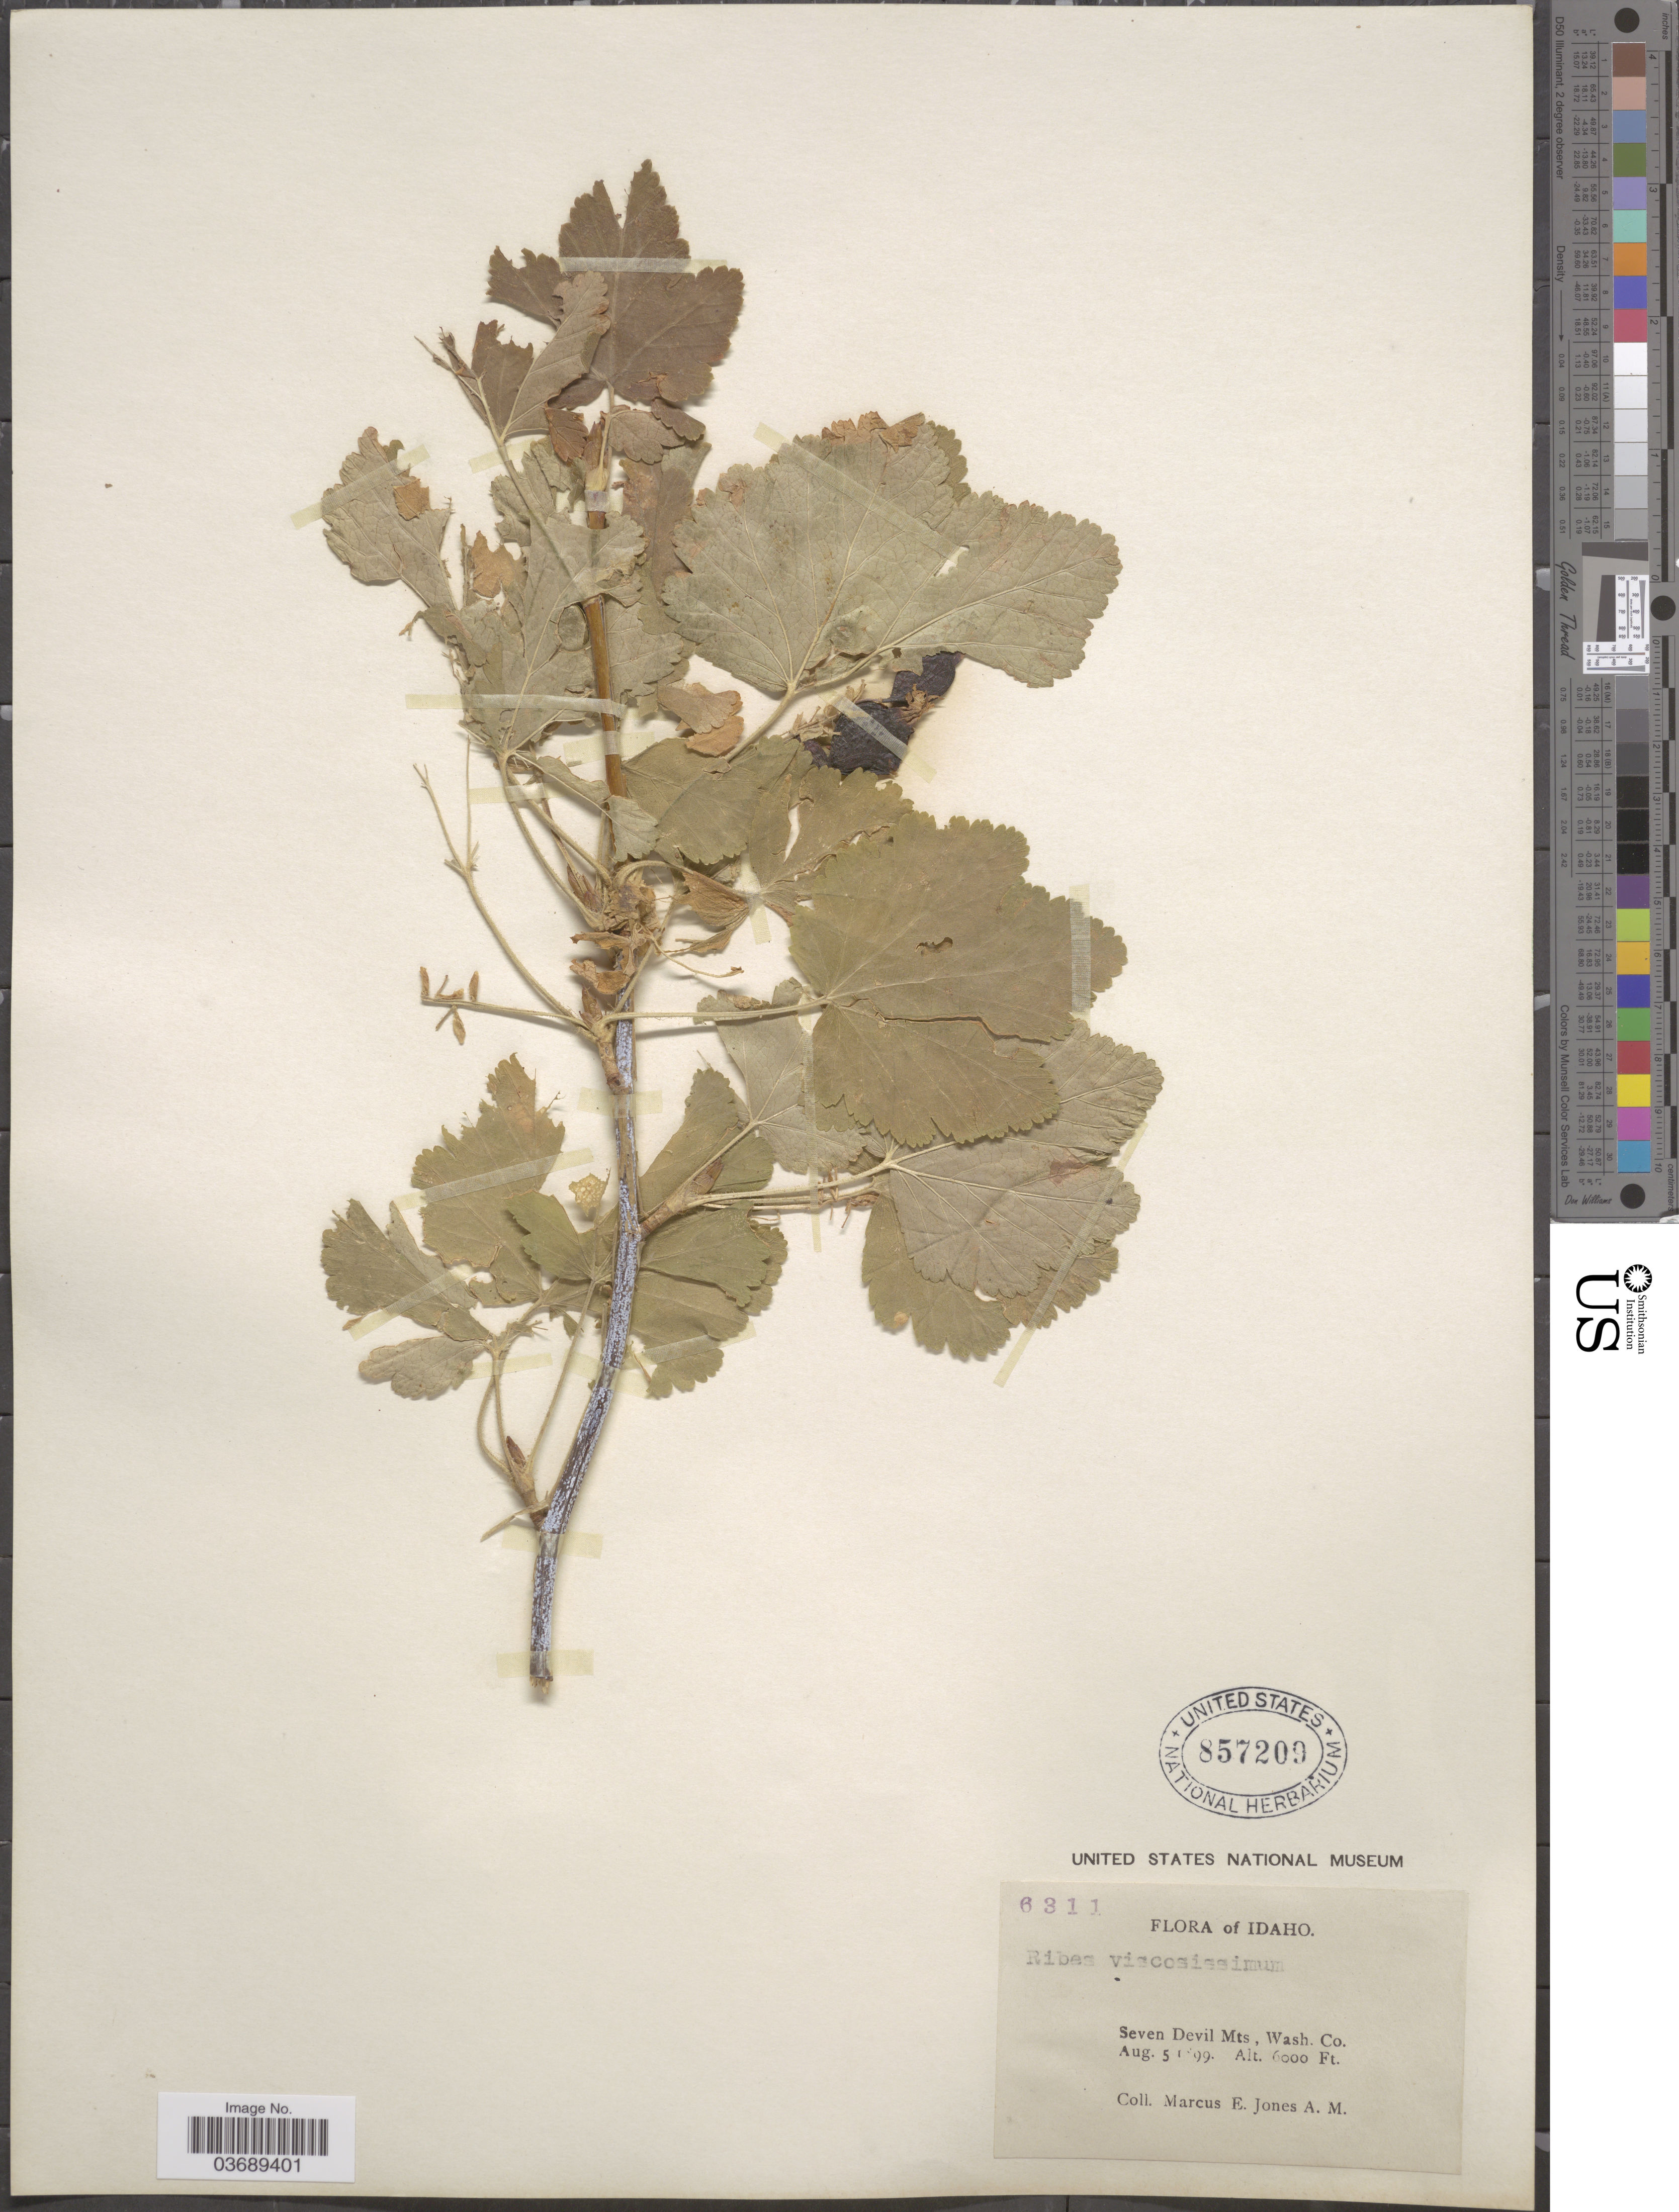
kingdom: Plantae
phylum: Tracheophyta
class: Magnoliopsida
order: Saxifragales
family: Grossulariaceae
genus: Ribes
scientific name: Ribes viscosissimum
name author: Pursh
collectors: M. E. Jones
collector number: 6311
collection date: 1899-08-05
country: United States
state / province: Idaho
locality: Seven Devil Mts. Wash. Co.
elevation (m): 1829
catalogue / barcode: US 857209